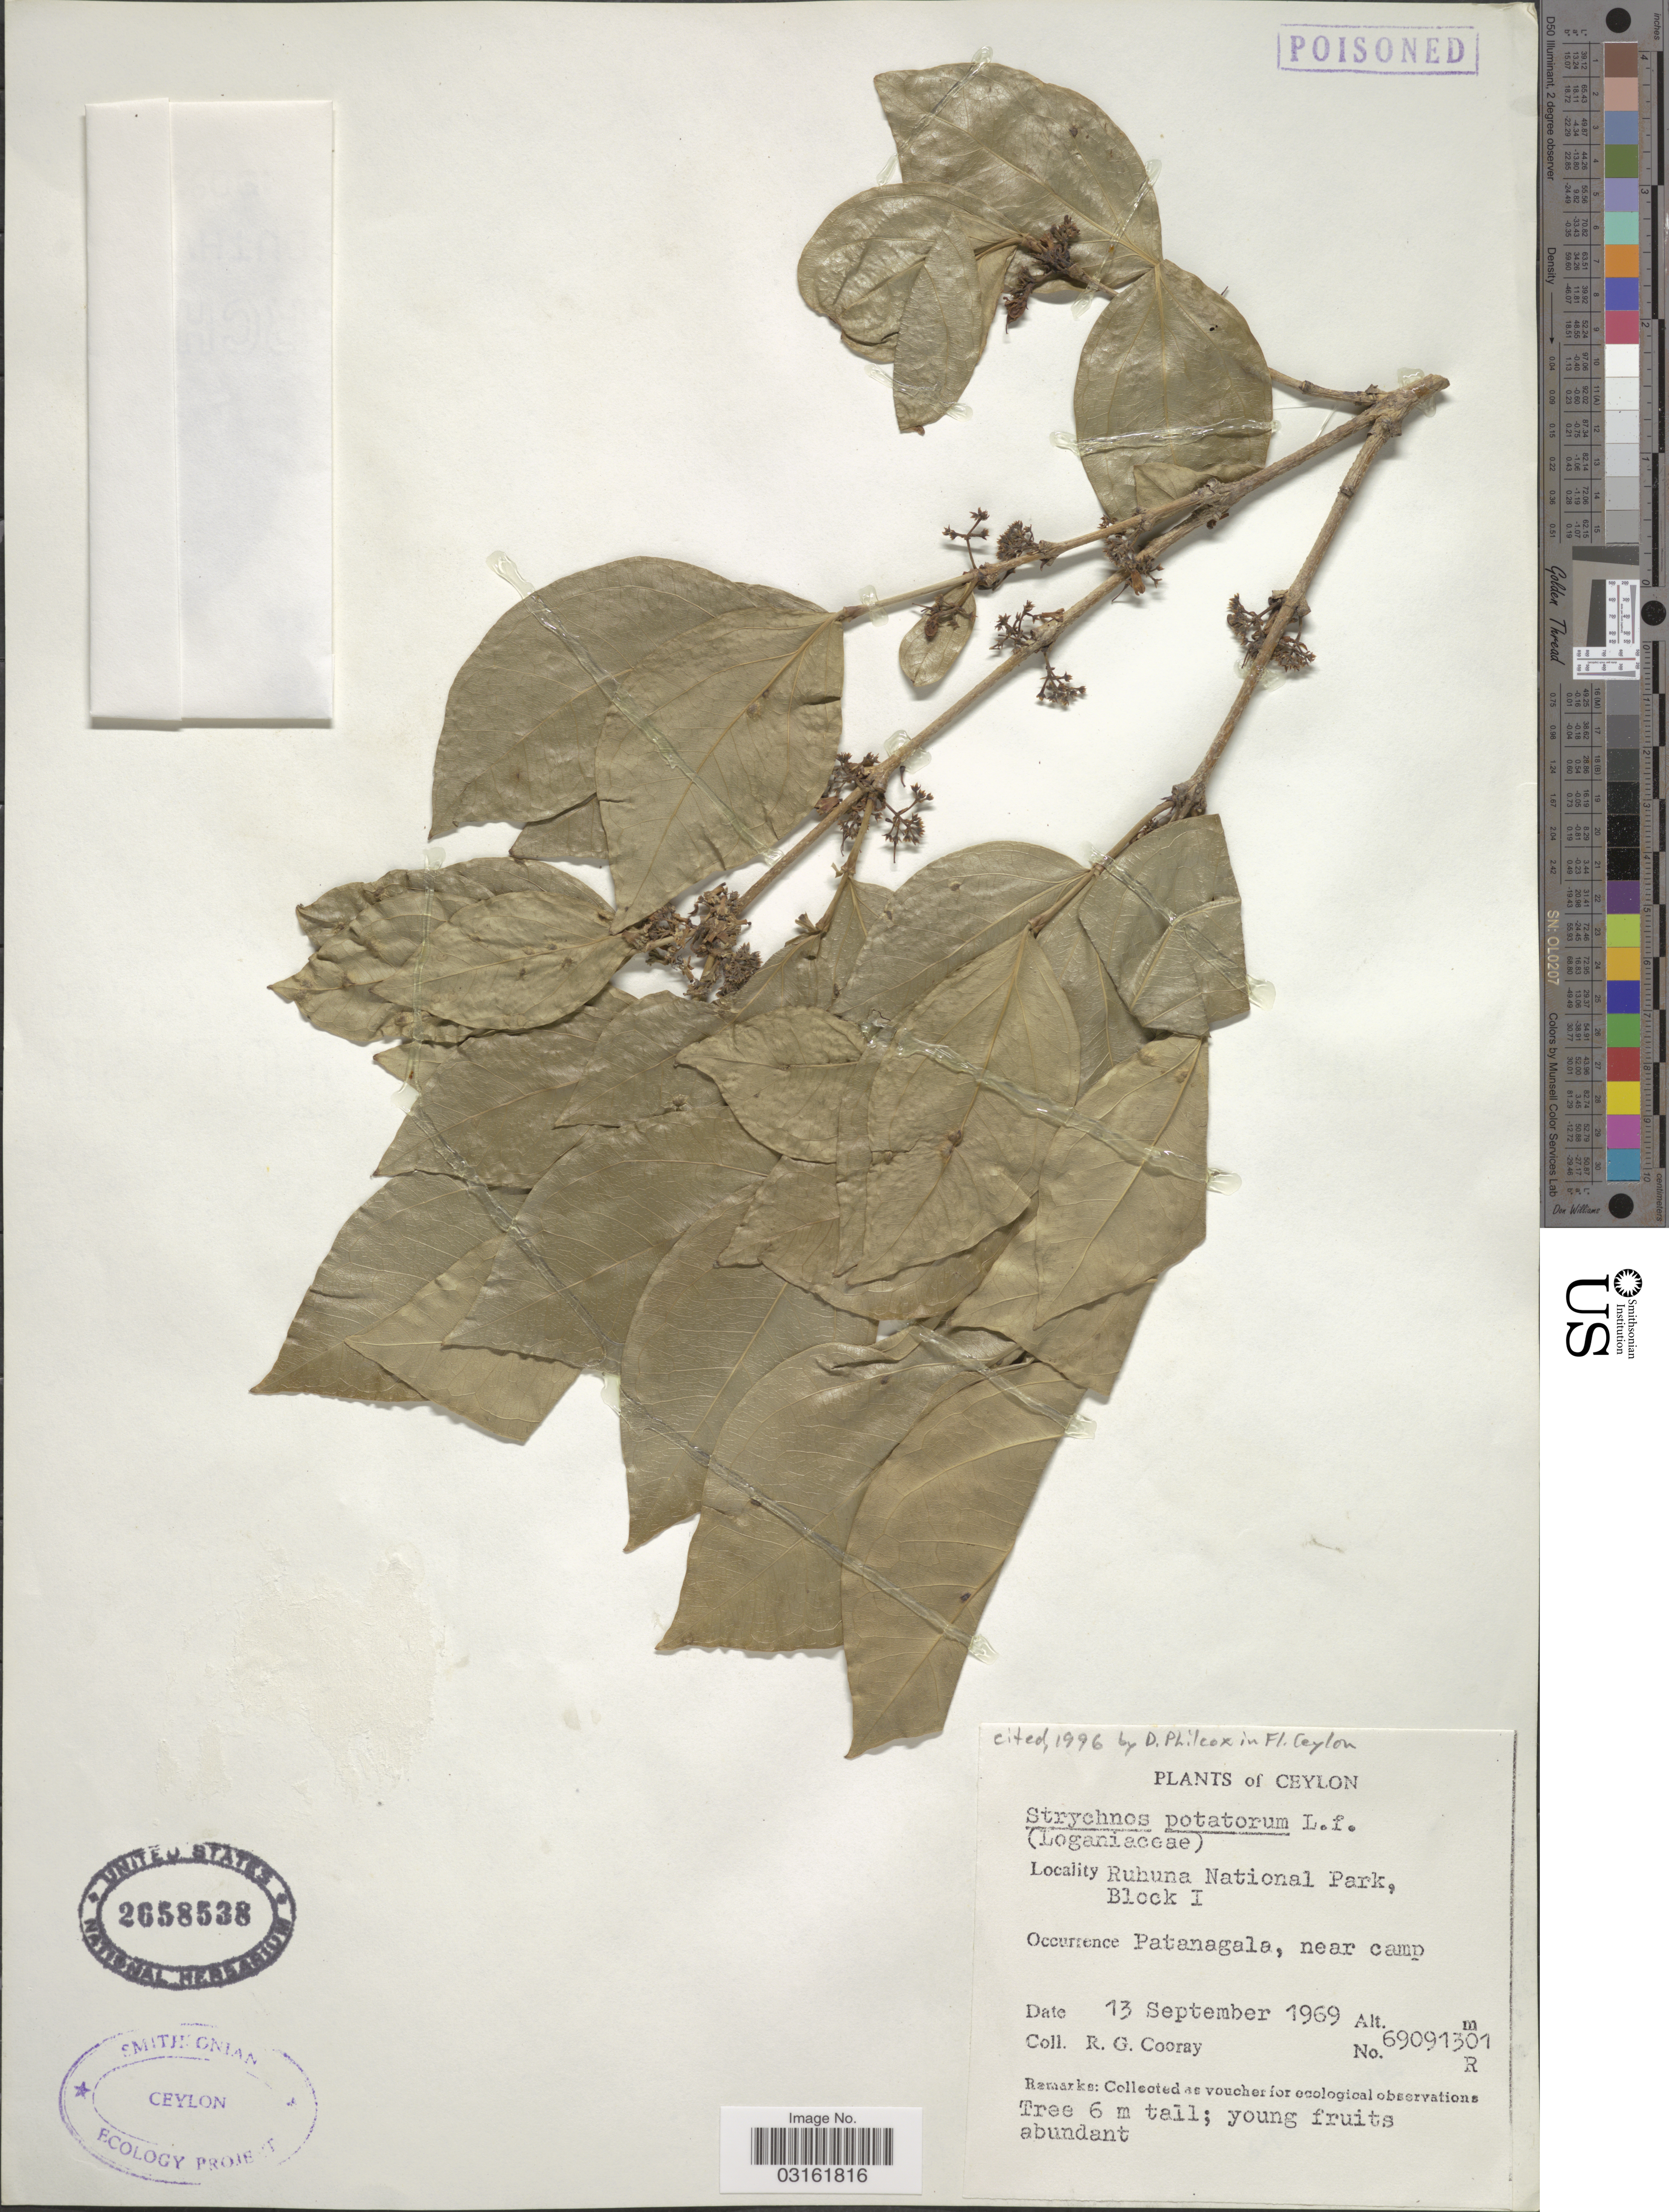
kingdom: Plantae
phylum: Tracheophyta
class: Magnoliopsida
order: Gentianales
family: Loganiaceae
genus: Strychnos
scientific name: Strychnos potatorum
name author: L. f.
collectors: R. Cooray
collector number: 69091301R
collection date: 1969-09-13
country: Sri Lanka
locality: Ceylon. Ruhuna National Park. Block 1. Patanagala, near camp.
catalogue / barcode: US 2658538